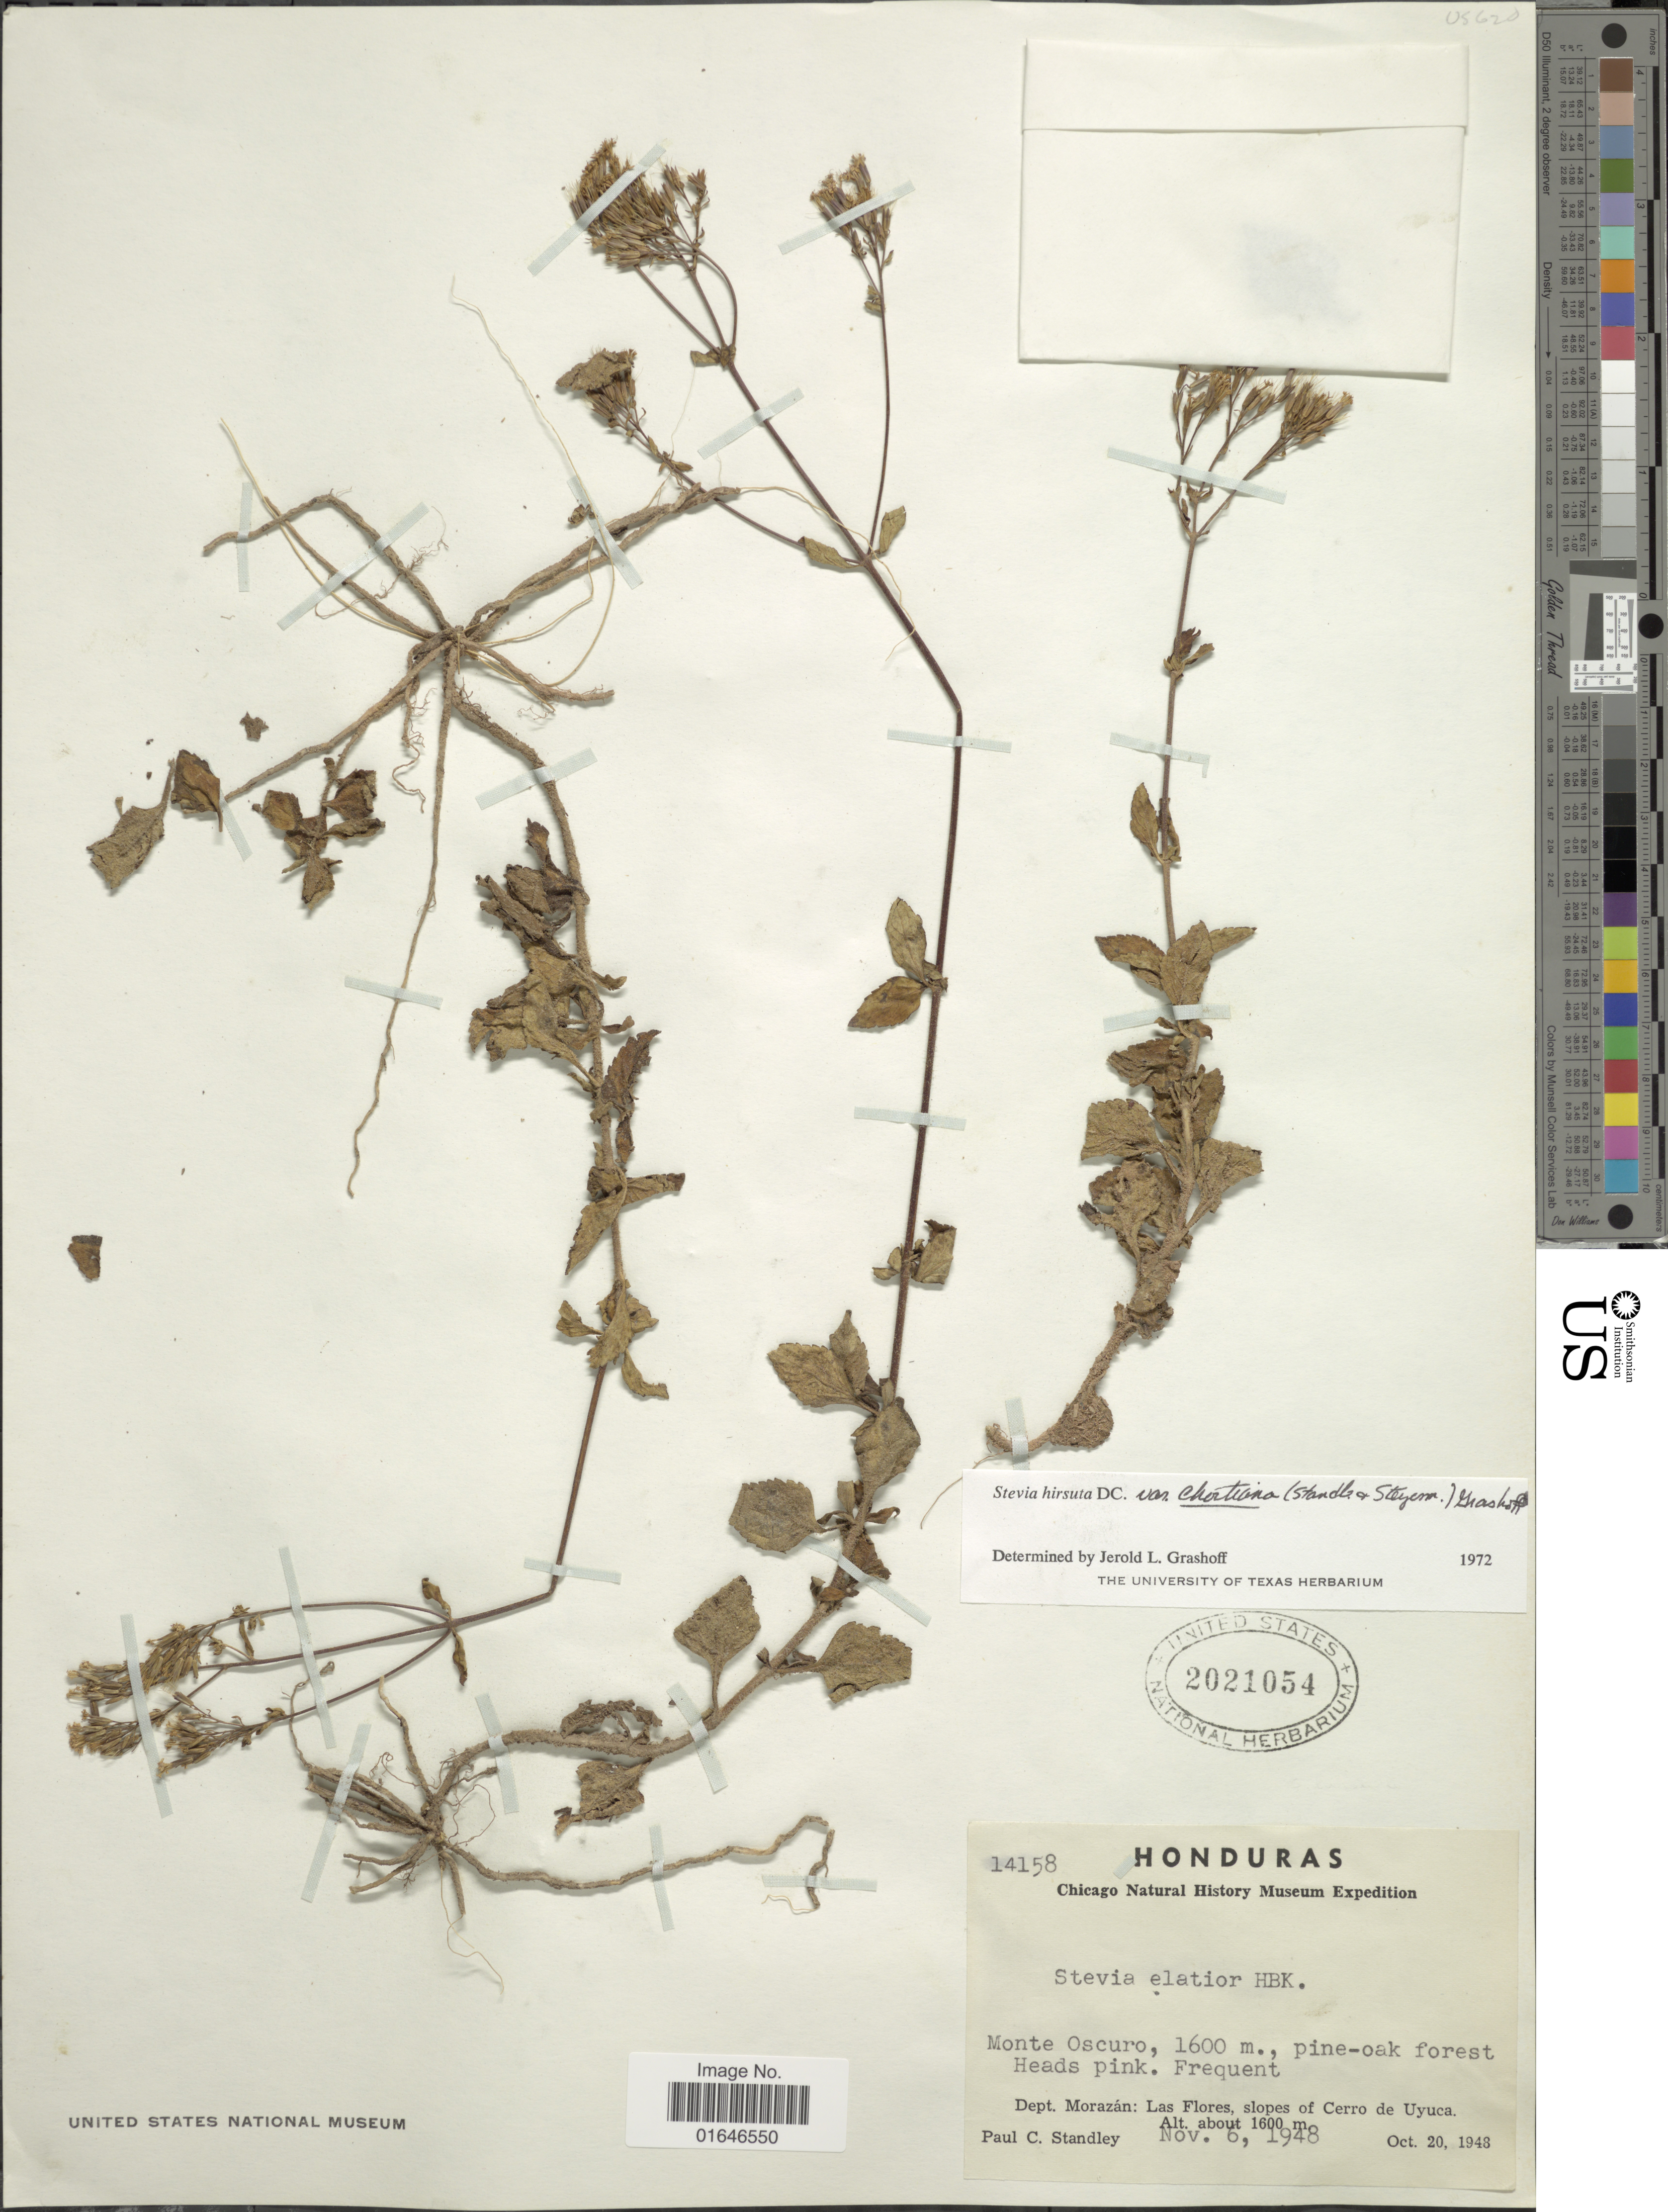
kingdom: Plantae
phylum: Tracheophyta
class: Magnoliopsida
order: Asterales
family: Asteraceae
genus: Stevia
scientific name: Stevia hirsuta var. chortiana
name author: (Standl. & Steyerm.) Grashoff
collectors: P. C. Standley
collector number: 14158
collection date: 1948-11-06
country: Honduras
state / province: Fco. Morazán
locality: Monte Oscuro, Dept. Morazan: Las Flores, slopes of Cerro de Uyuca.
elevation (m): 1600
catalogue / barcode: US 2021054